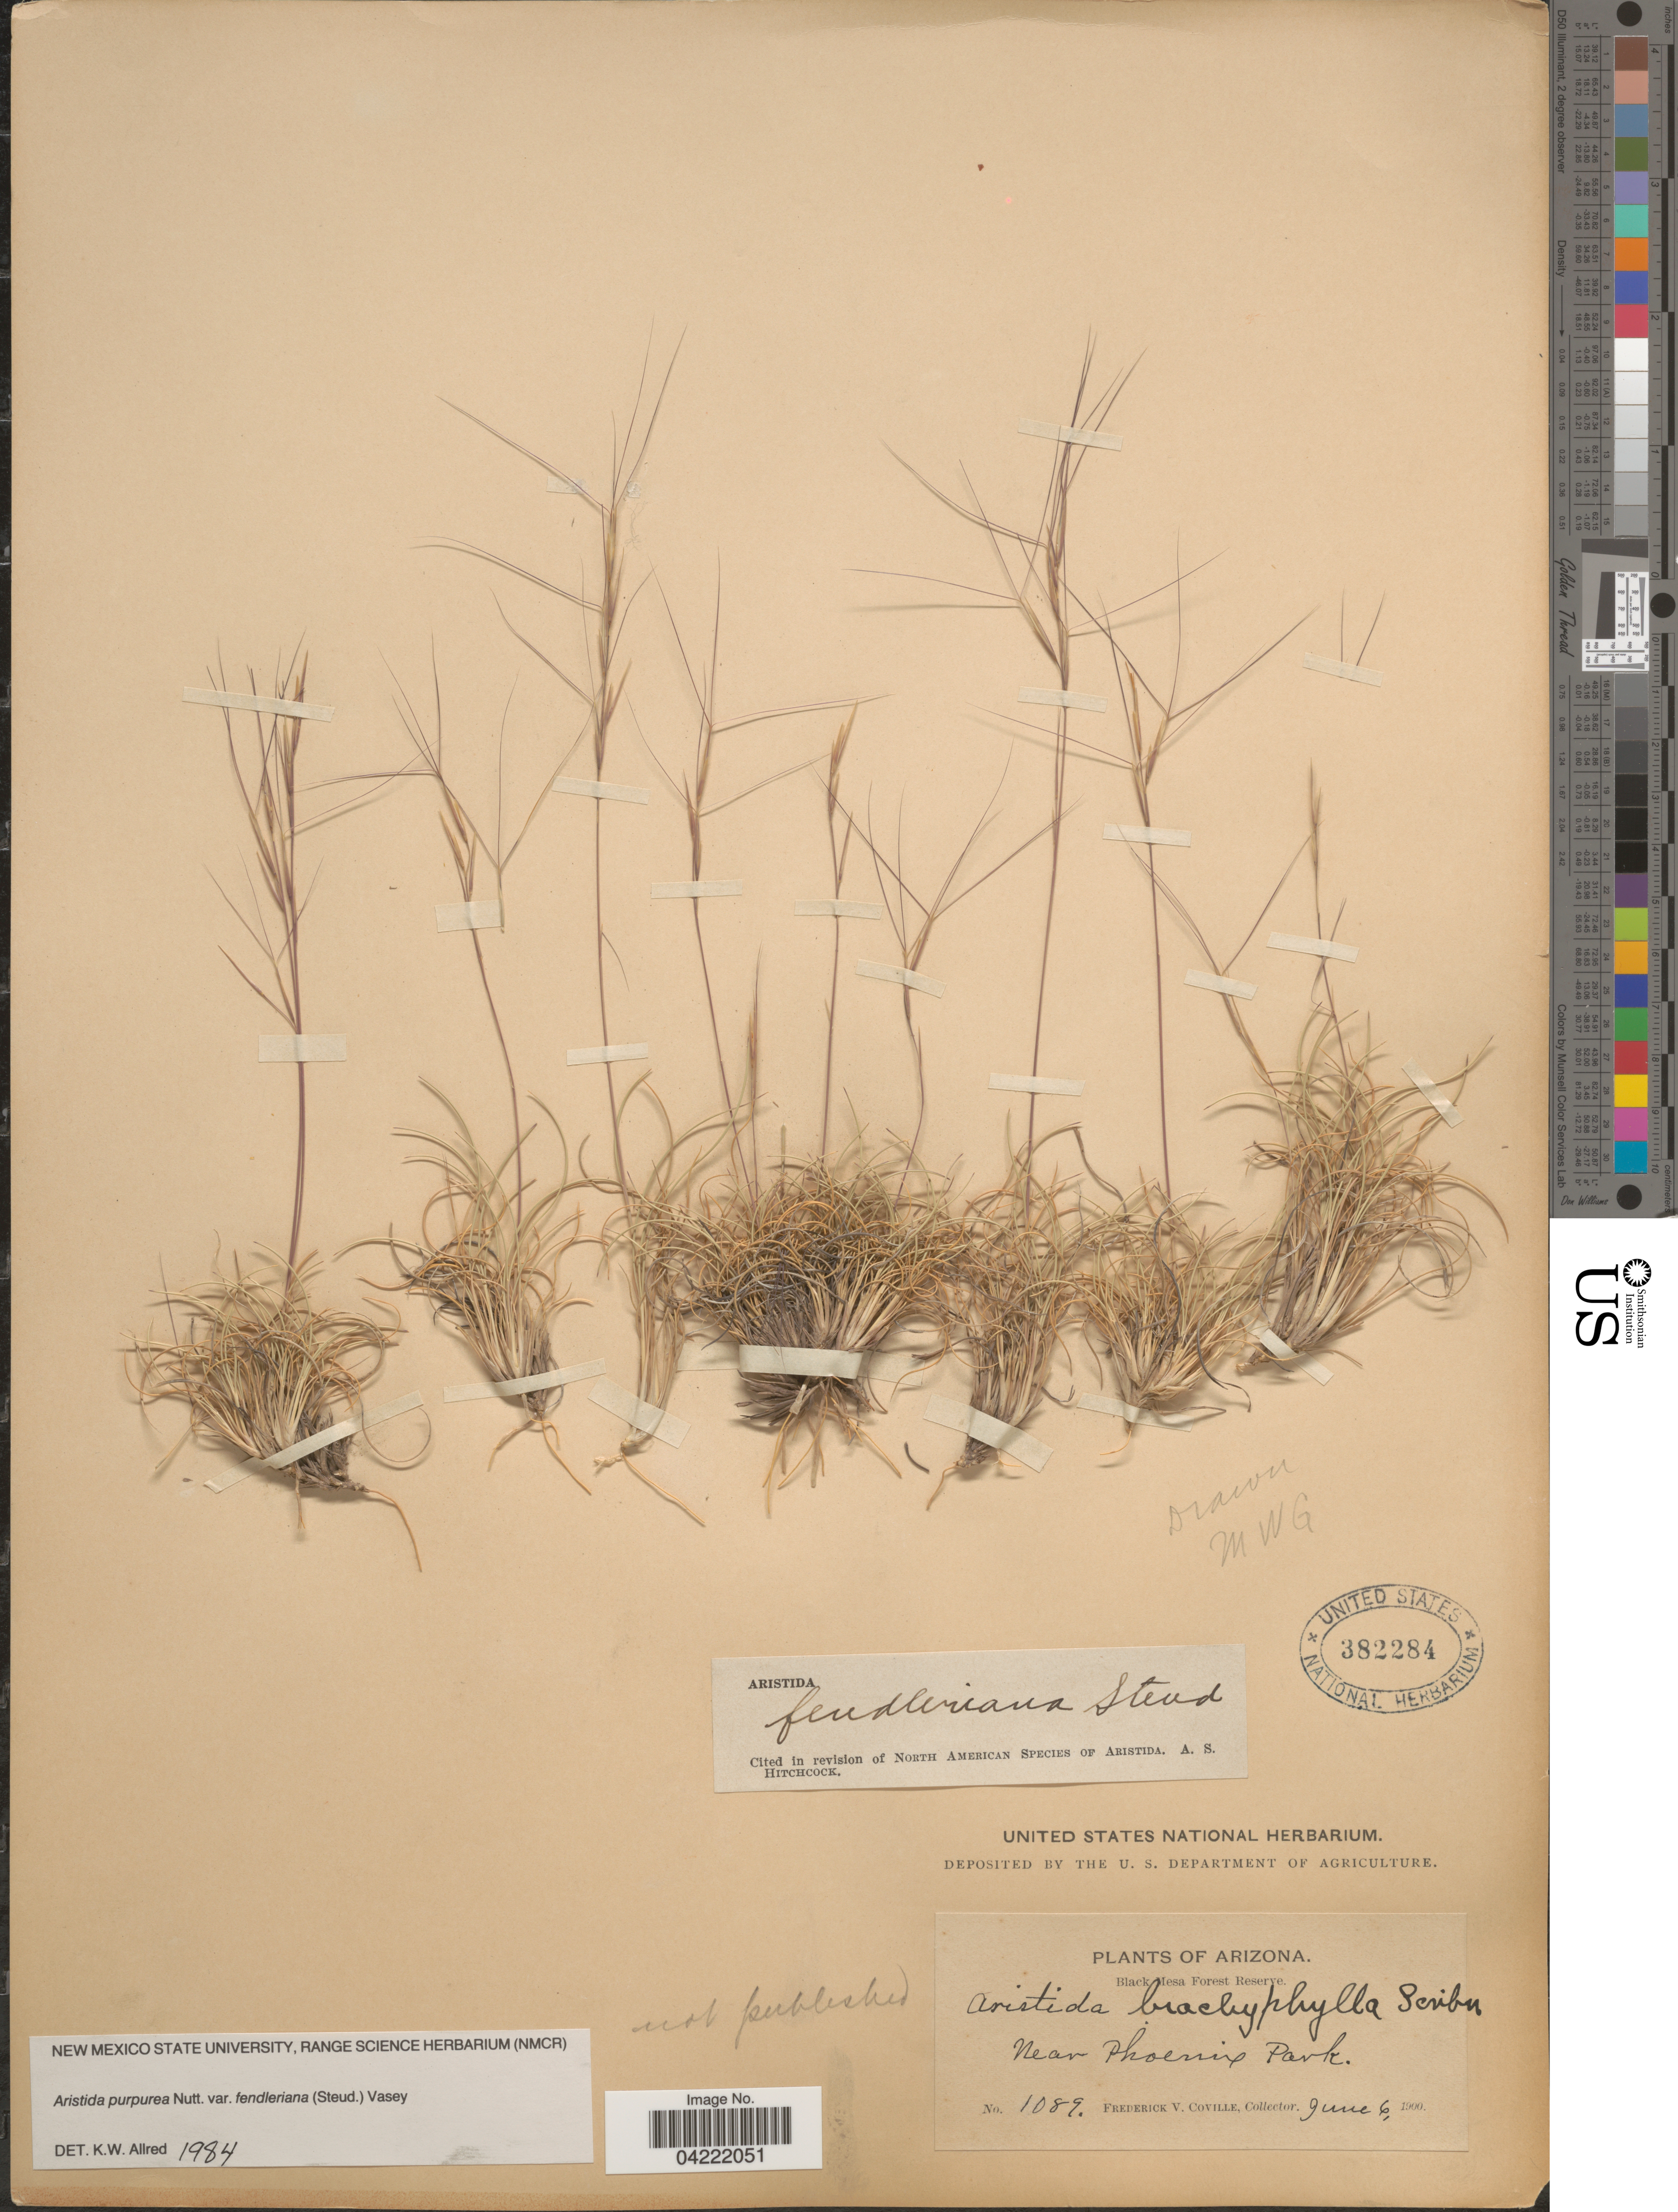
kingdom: Plantae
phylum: Tracheophyta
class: Liliopsida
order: Poales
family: Poaceae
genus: Aristida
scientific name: Aristida purpurea var. fendleriana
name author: (Steud.) Vasey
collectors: F. V. Coville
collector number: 1089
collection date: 1900-06-06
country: United States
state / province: Arizona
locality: Black Mesa Forest Reserve. Near Phoenix Park.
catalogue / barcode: US 382284